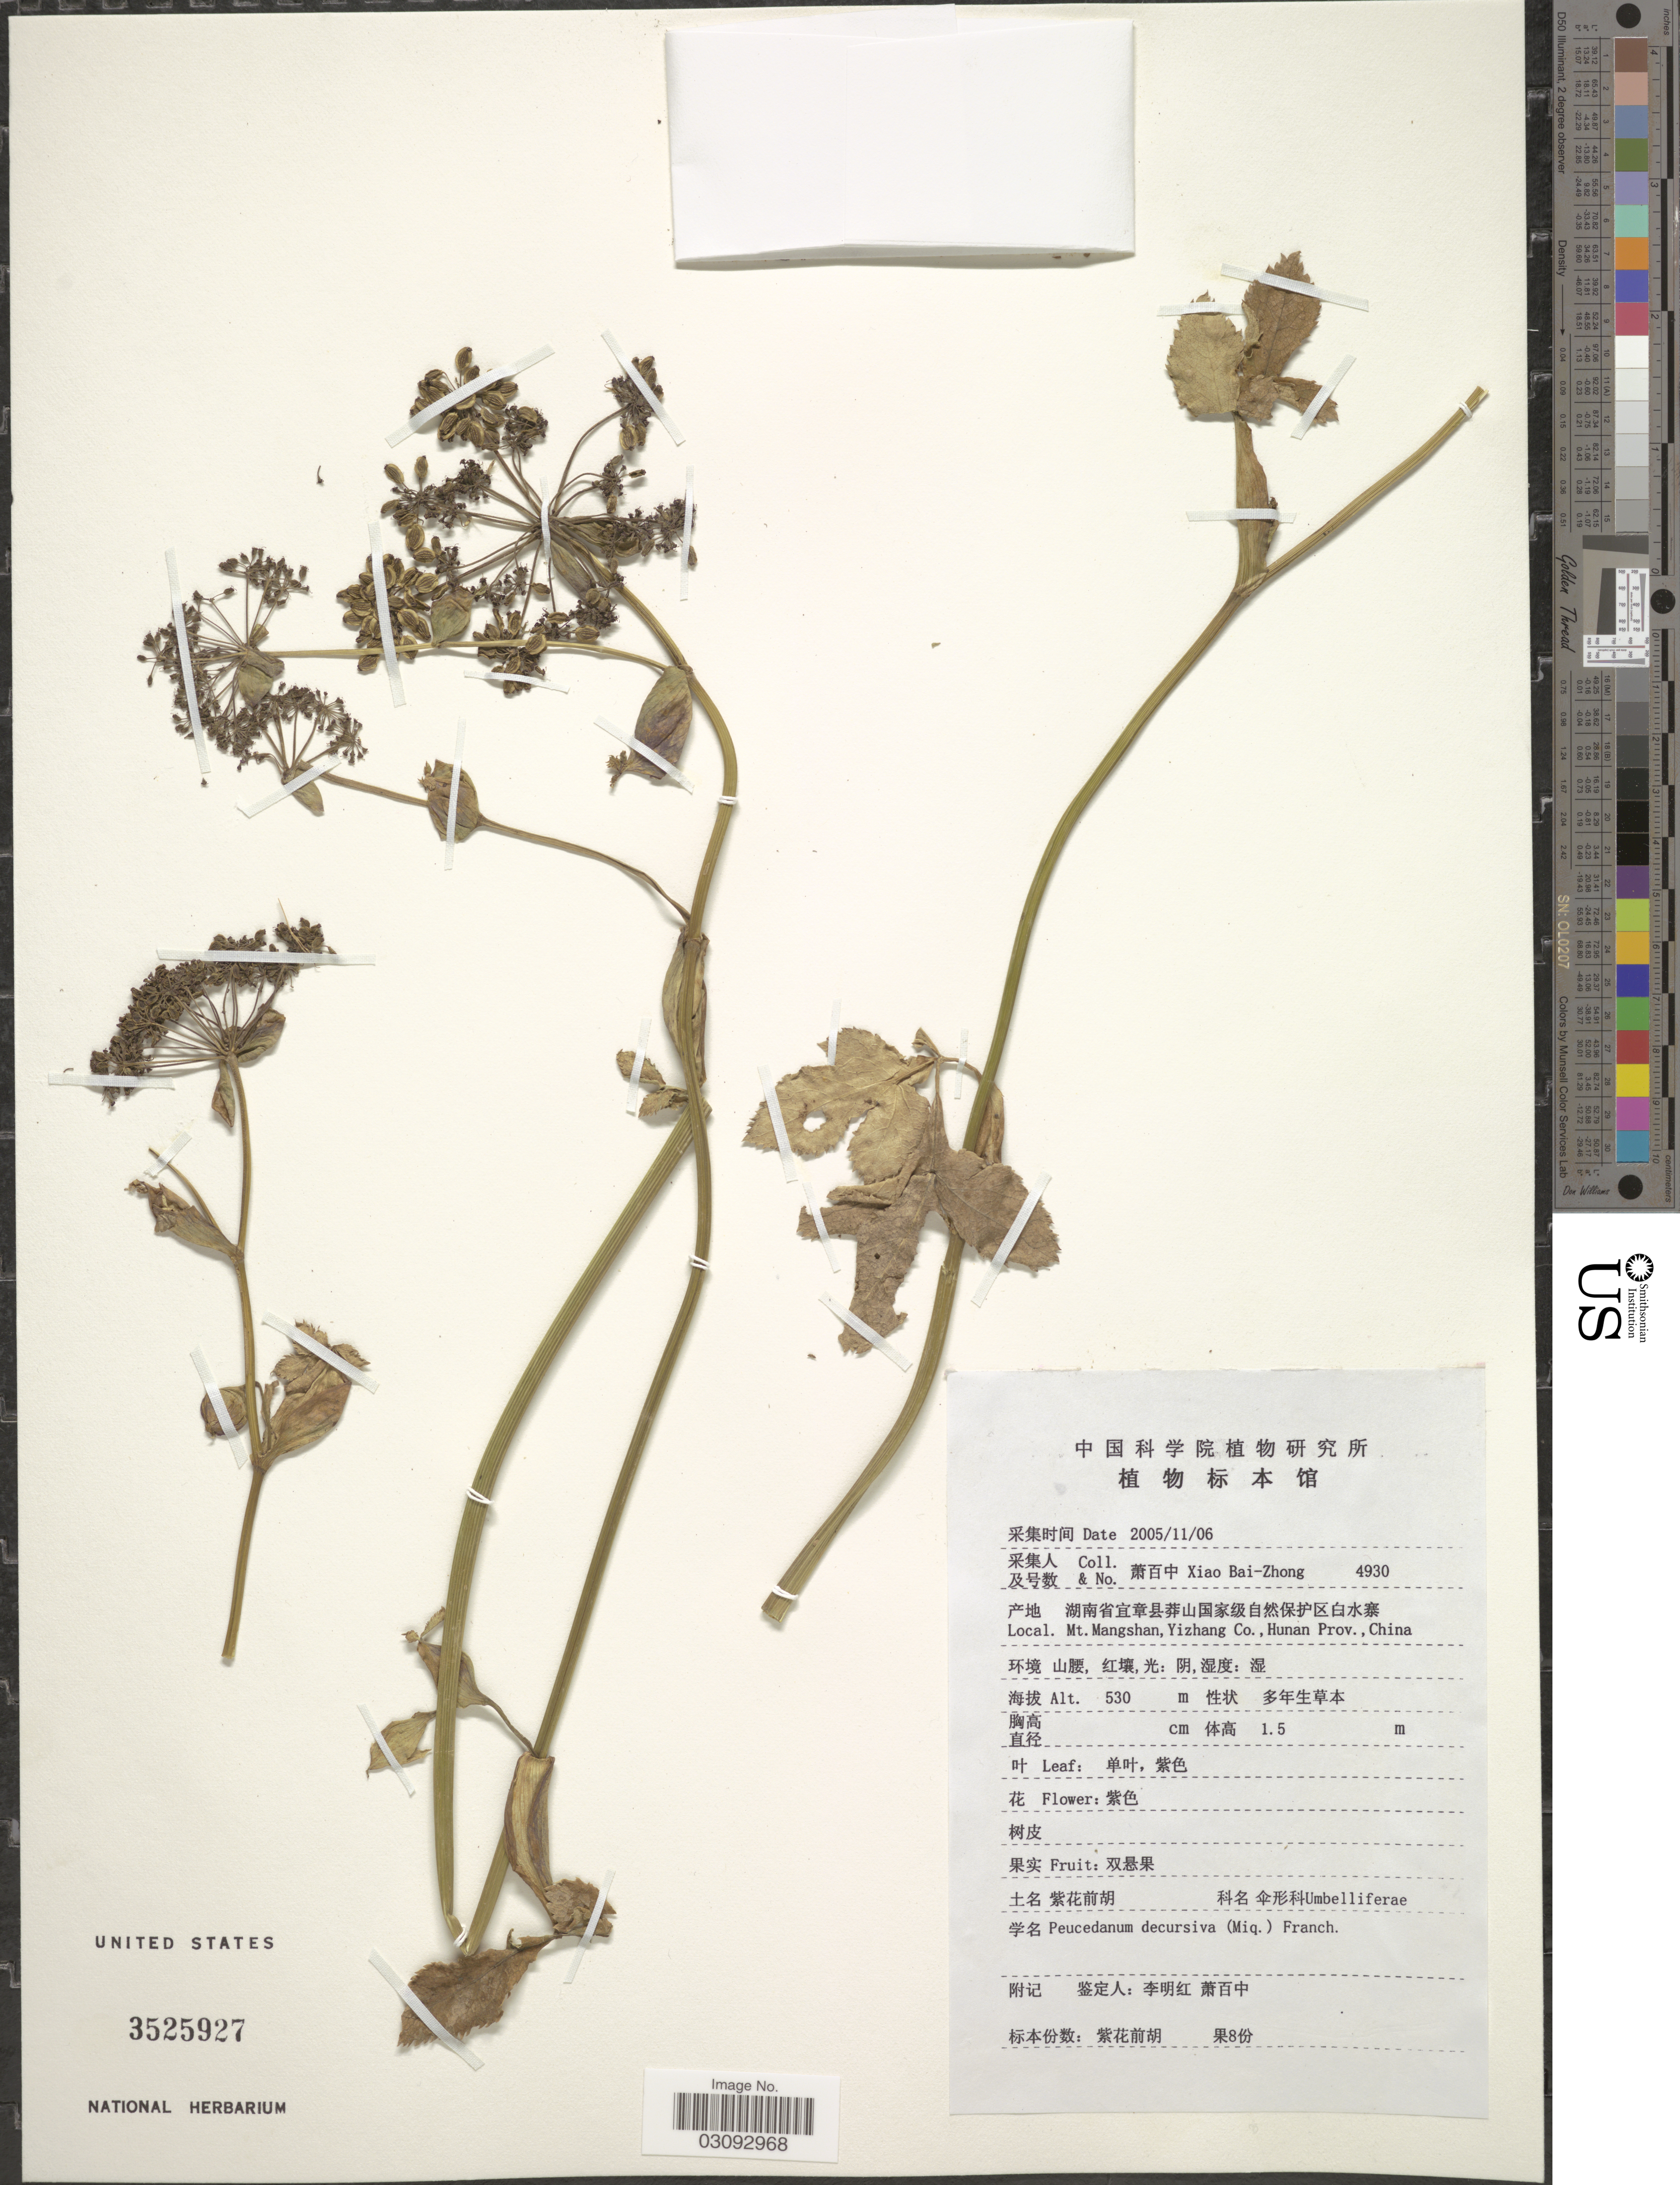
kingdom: Plantae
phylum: Tracheophyta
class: Magnoliopsida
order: Apiales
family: Apiaceae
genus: Peucedanum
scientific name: Peucedanum decursivum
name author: (Miq.) Maxim.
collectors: B. Z. Xiao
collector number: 4930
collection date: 2005-11-06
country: China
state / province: Hunan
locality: Mt. Mangshan, Yizhang Co., Hunan Prov.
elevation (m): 530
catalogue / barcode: US 3525927